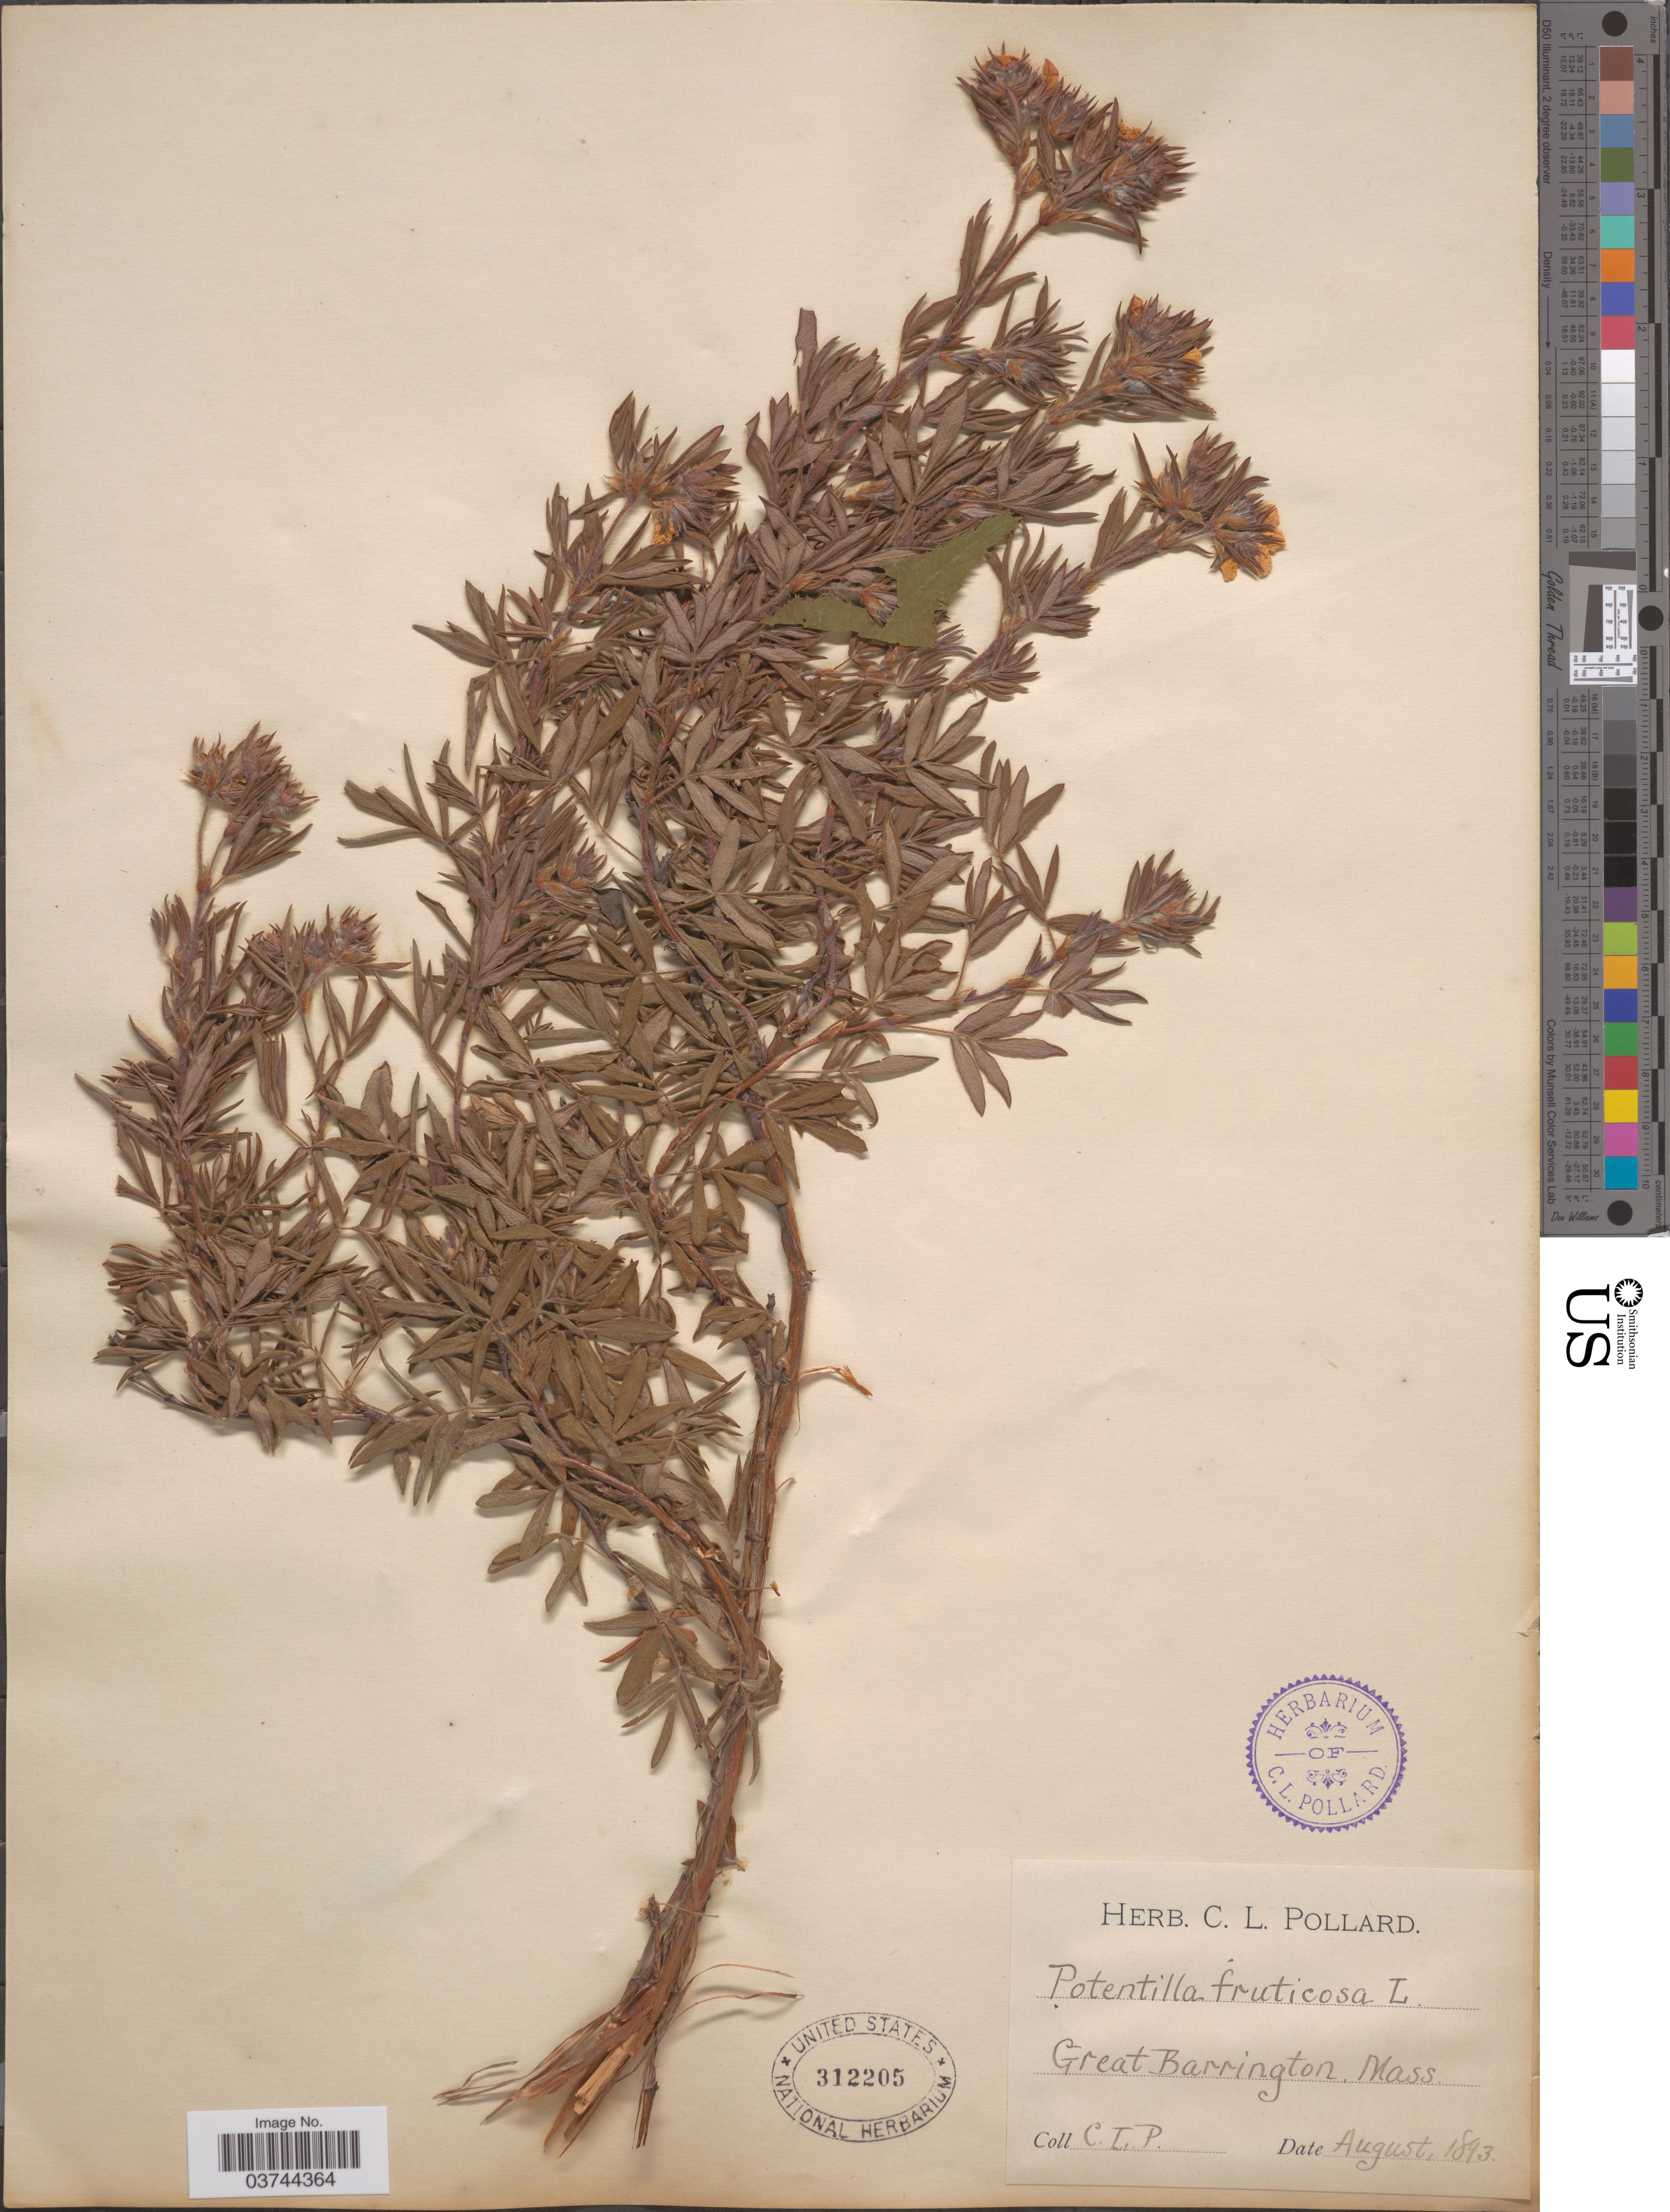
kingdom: Plantae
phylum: Tracheophyta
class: Magnoliopsida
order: Rosales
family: Rosaceae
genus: Dasiphora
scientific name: Dasiphora fruticosa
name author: (L.) Rydb.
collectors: C. L. Pollard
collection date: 1893-08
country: United States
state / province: Massachusetts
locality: Great Barrington.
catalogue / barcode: US 312205